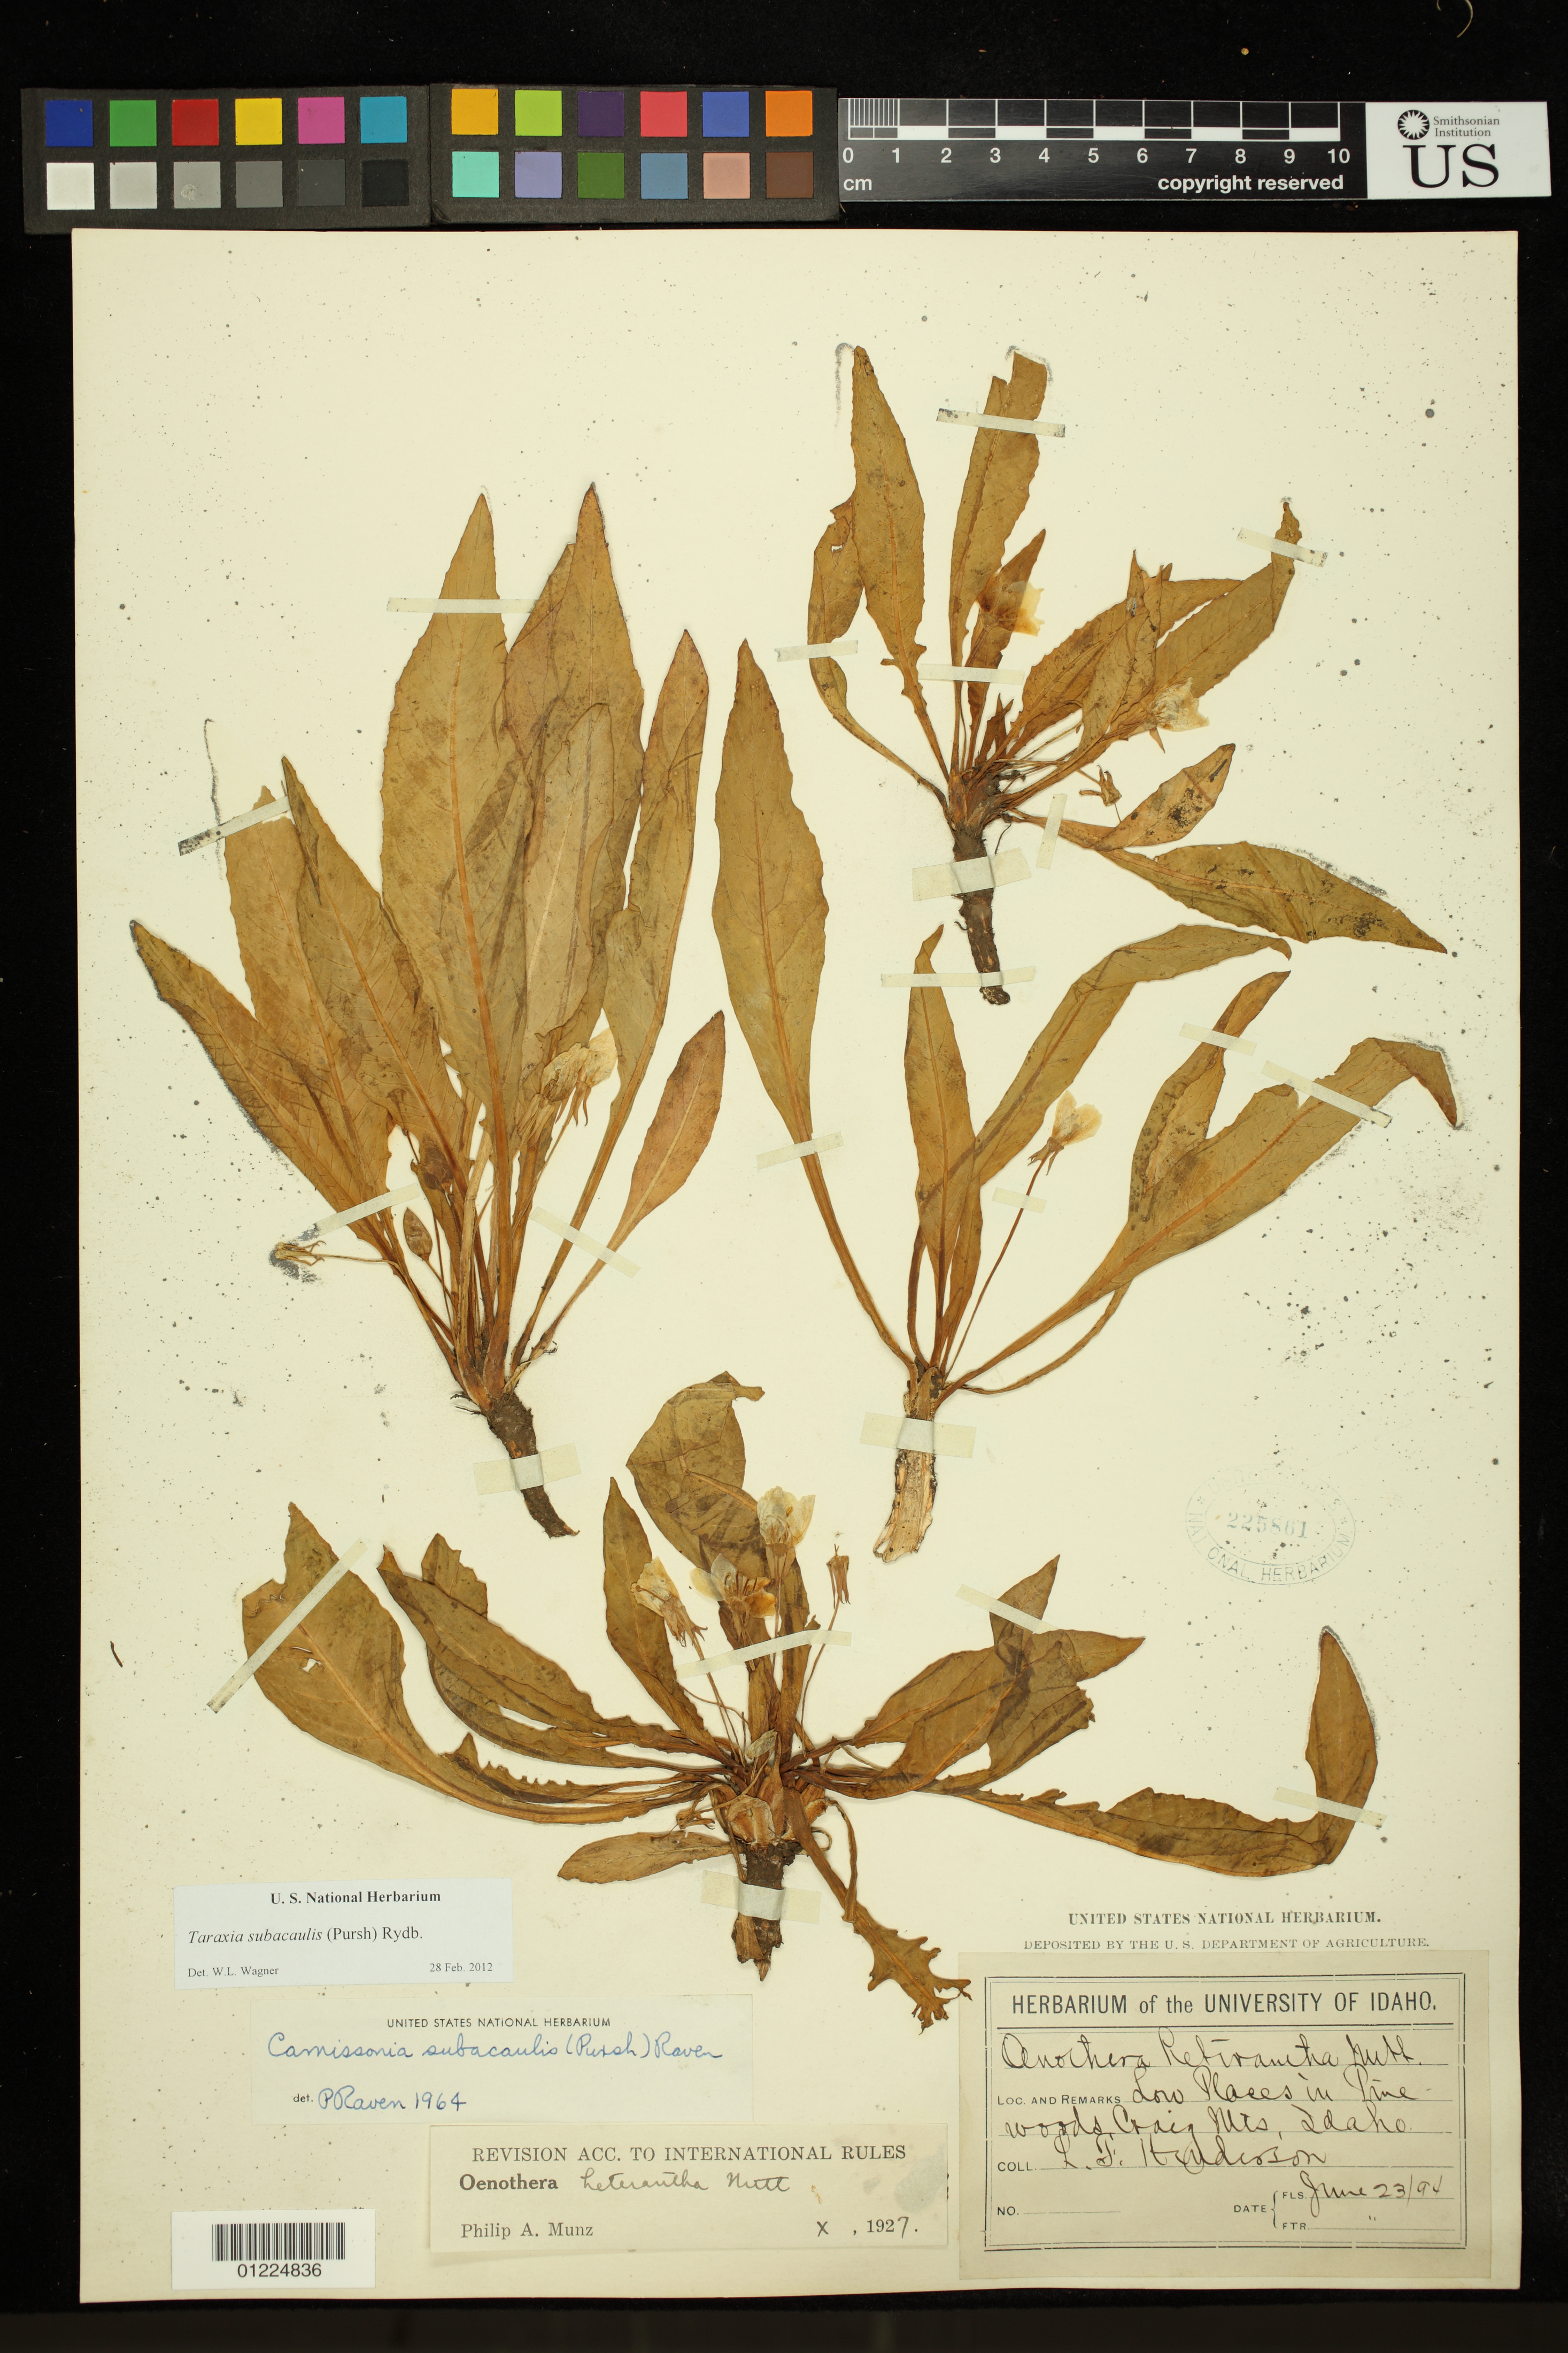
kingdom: Plantae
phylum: Tracheophyta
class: Magnoliopsida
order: Myrtales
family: Onagraceae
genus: Taraxia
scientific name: Taraxia subacaulis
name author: (Pursh) Rydb.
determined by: Wagner, W. L., (BOT), Smithsonian Institution - National Museum of Natural History (UNITED STATES)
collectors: L. F. Henderson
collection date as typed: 23 Jun 1894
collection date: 1894-06-23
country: United States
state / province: Idaho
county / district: Nez Perce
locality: Craig Mountains.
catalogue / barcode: US 225861